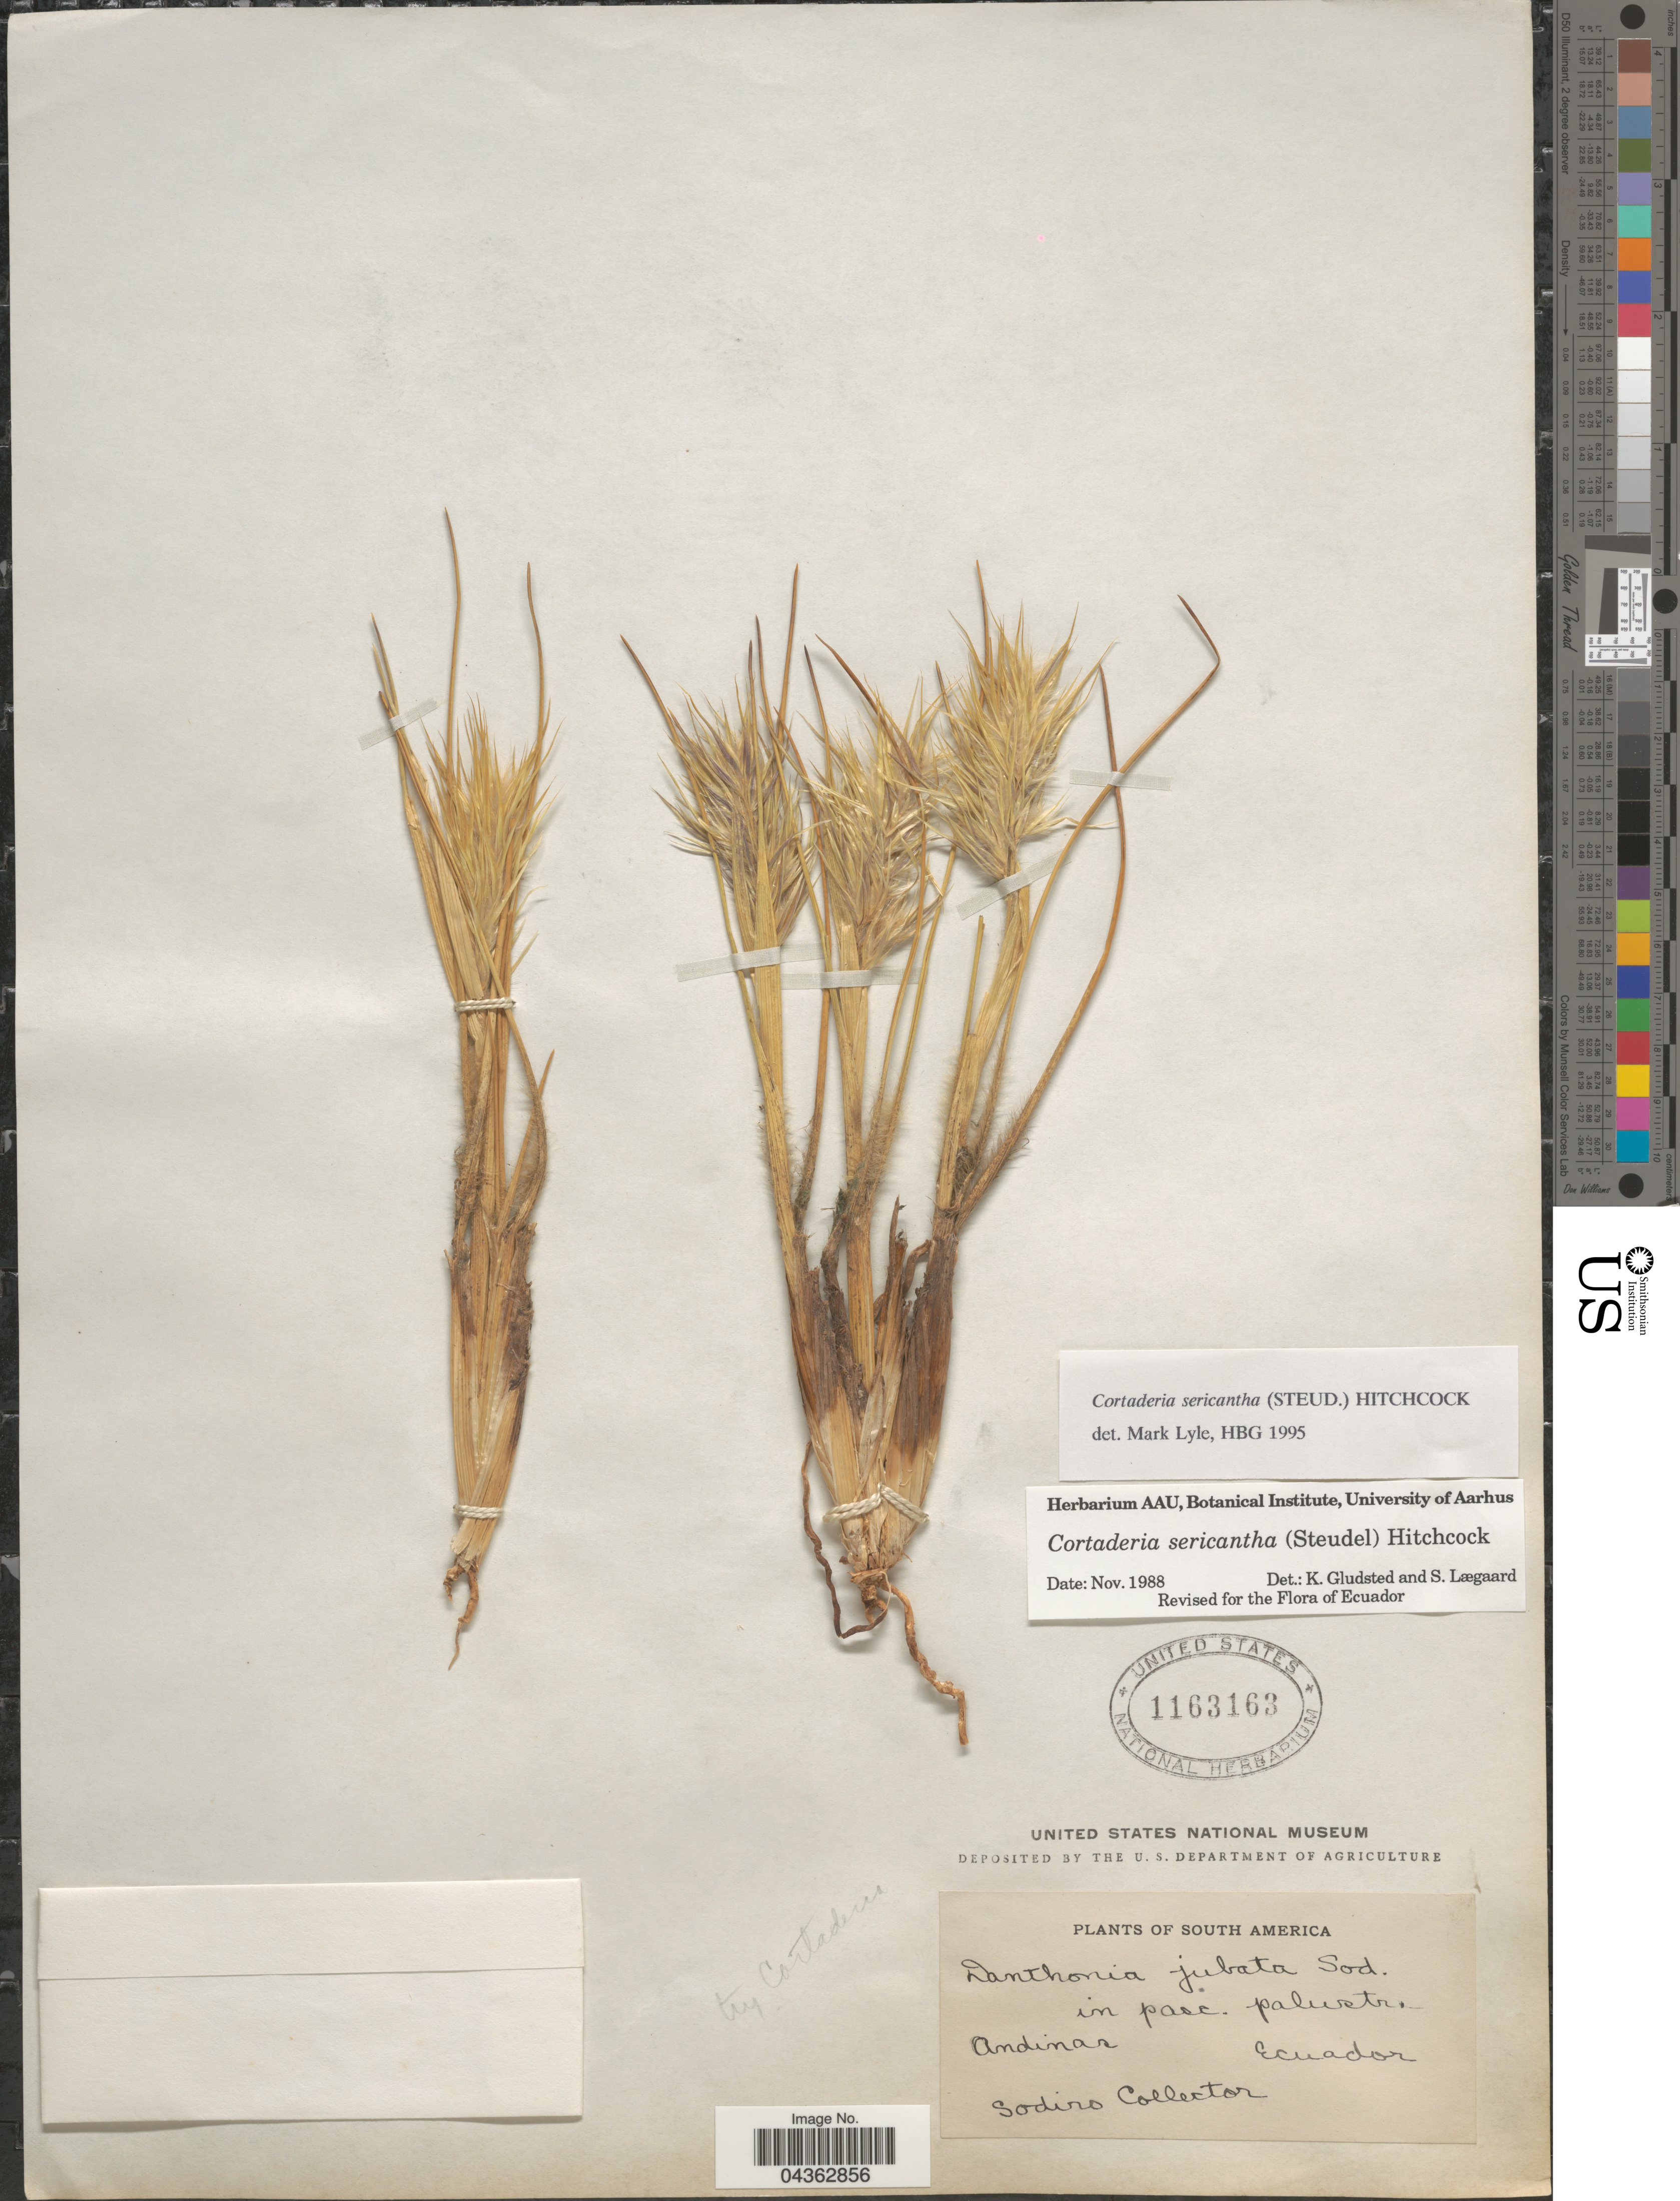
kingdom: Plantae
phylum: Tracheophyta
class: Liliopsida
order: Poales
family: Poaceae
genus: Cortaderia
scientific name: Cortaderia sericantha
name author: (Steud.) Hitchc.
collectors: Sodiro, --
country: Ecuador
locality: Andinas.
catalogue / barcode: US 1163163